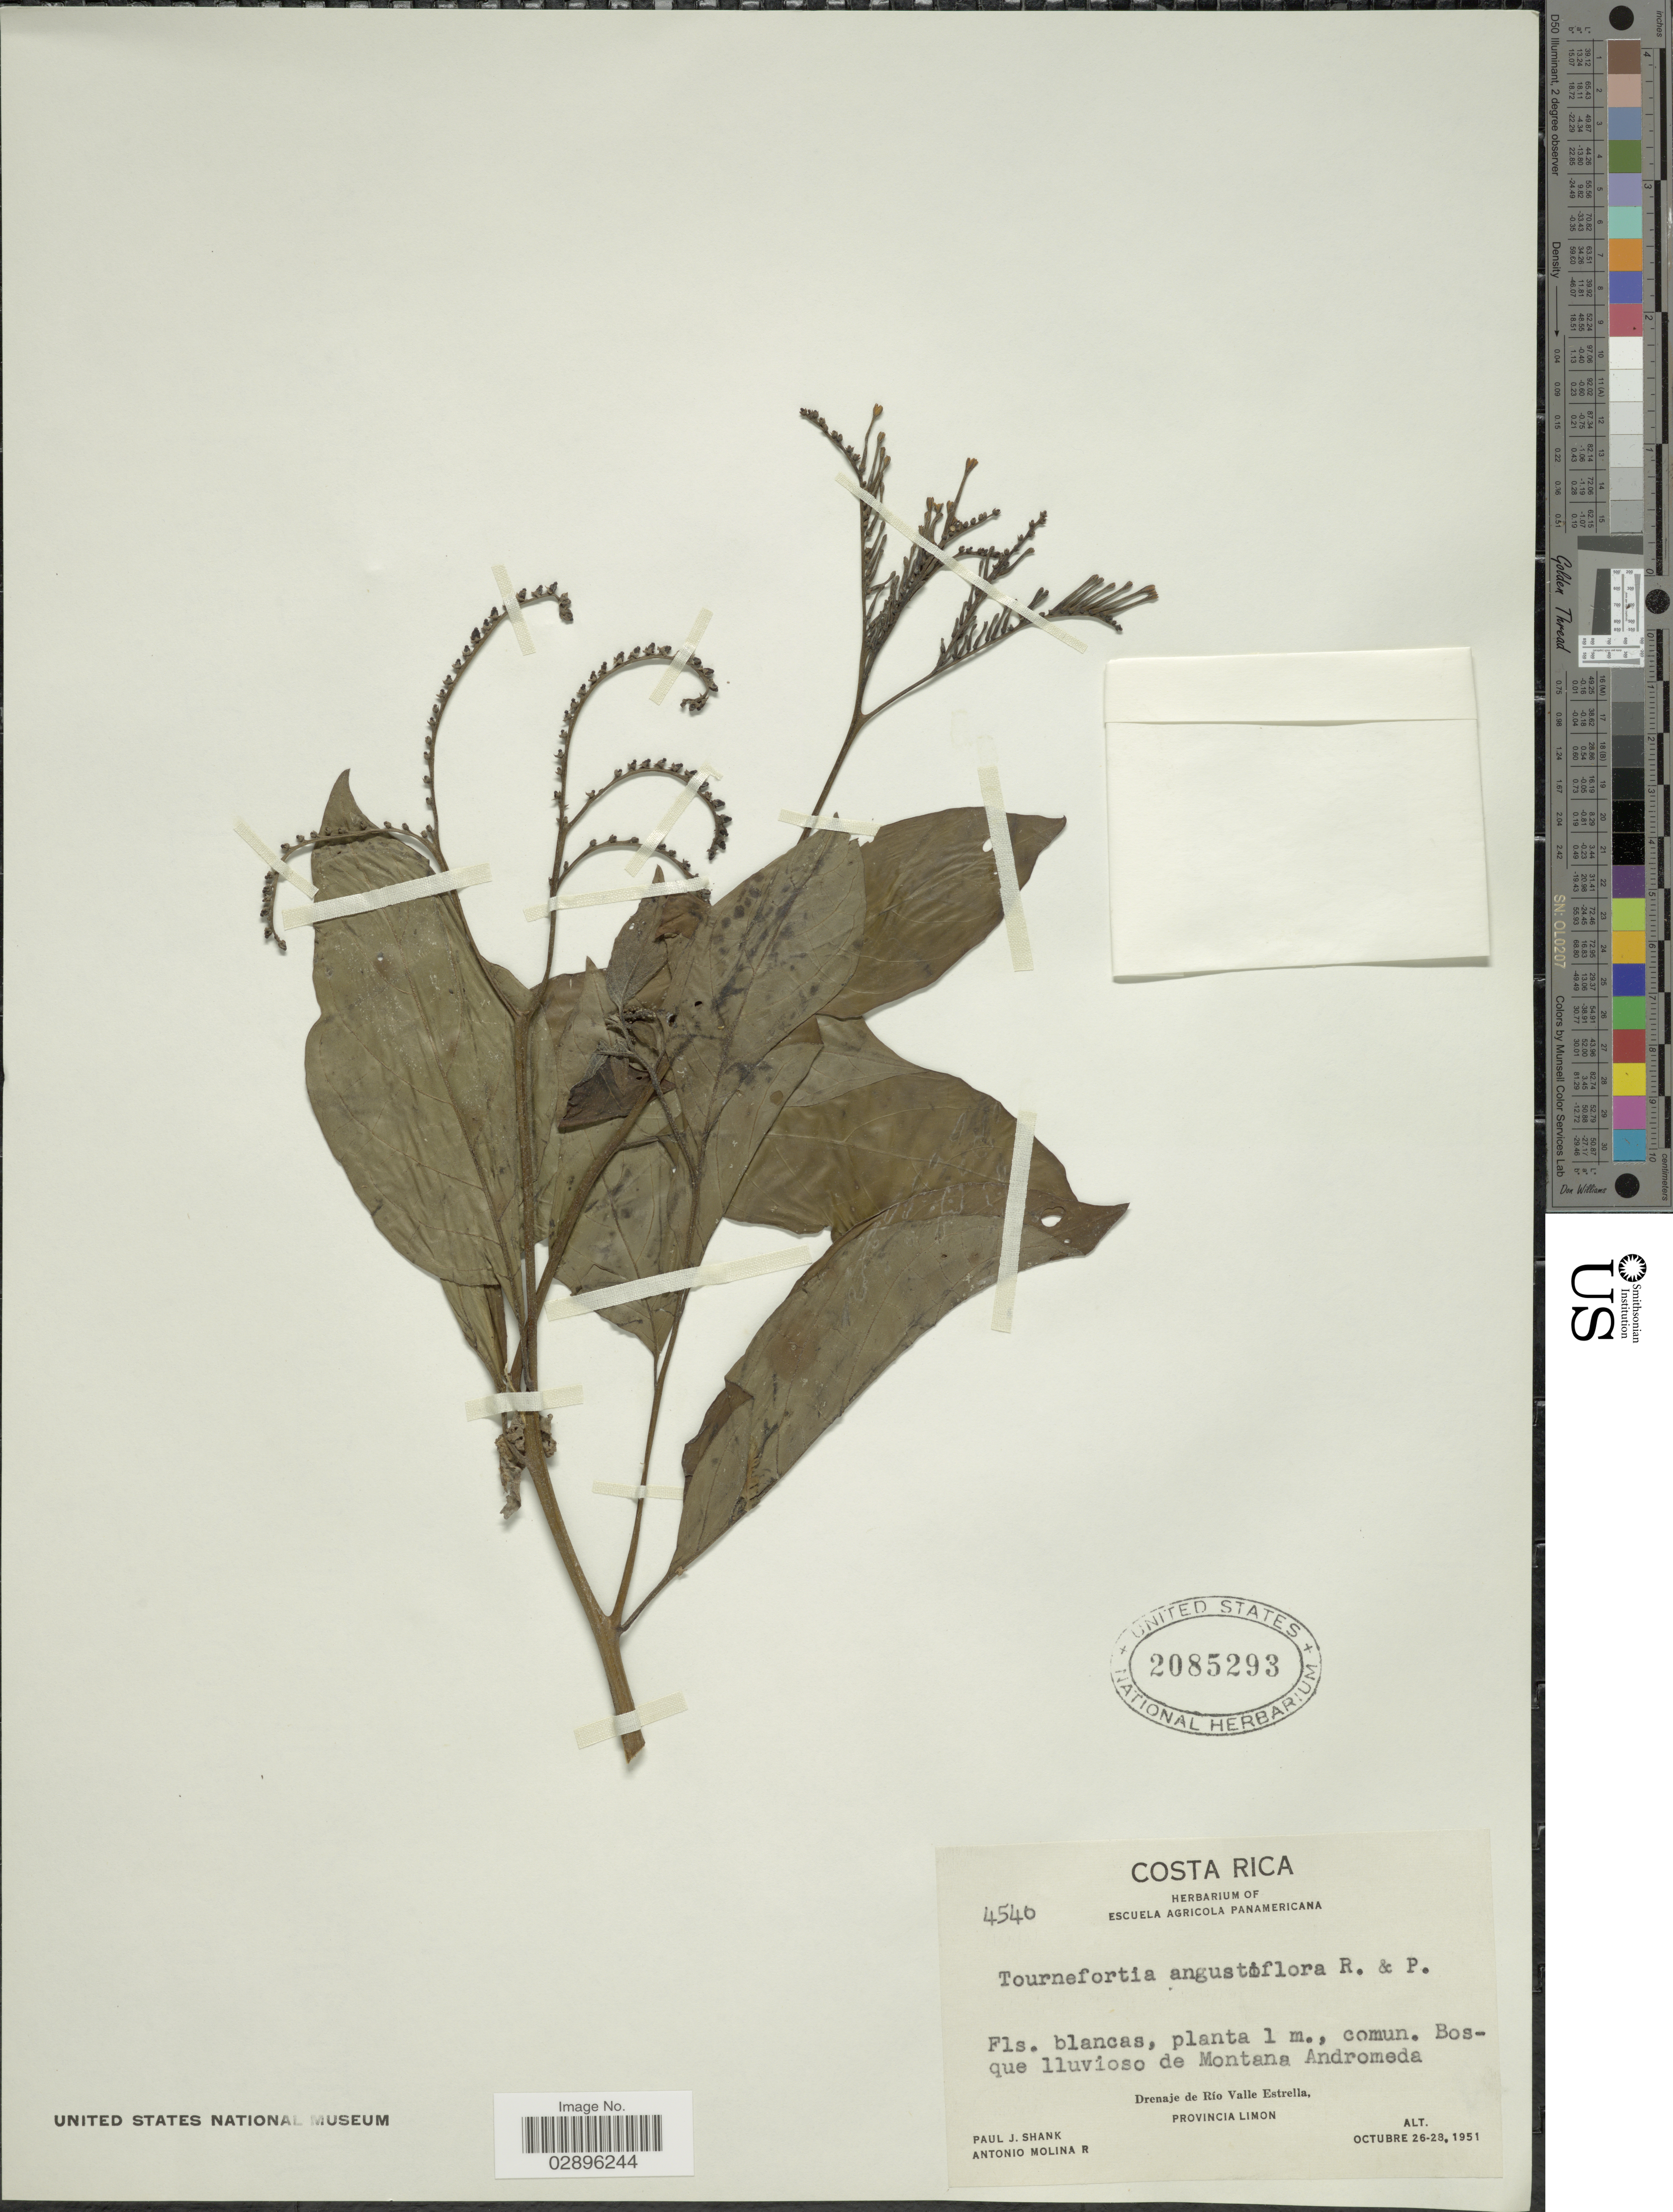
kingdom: Plantae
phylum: Tracheophyta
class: Magnoliopsida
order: Boraginales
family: Heliotropiaceae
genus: Tournefortia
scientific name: Tournefortia angustiflora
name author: Ruiz & Pav.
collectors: P. J. Shank & A. Molina R.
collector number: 4540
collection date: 1951-10-26/1951-10-28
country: Costa Rica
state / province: Limón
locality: Bosque lluvioso de Montana Andromeda. Drenaje de Río Valle Estrella.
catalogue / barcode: US 2085293